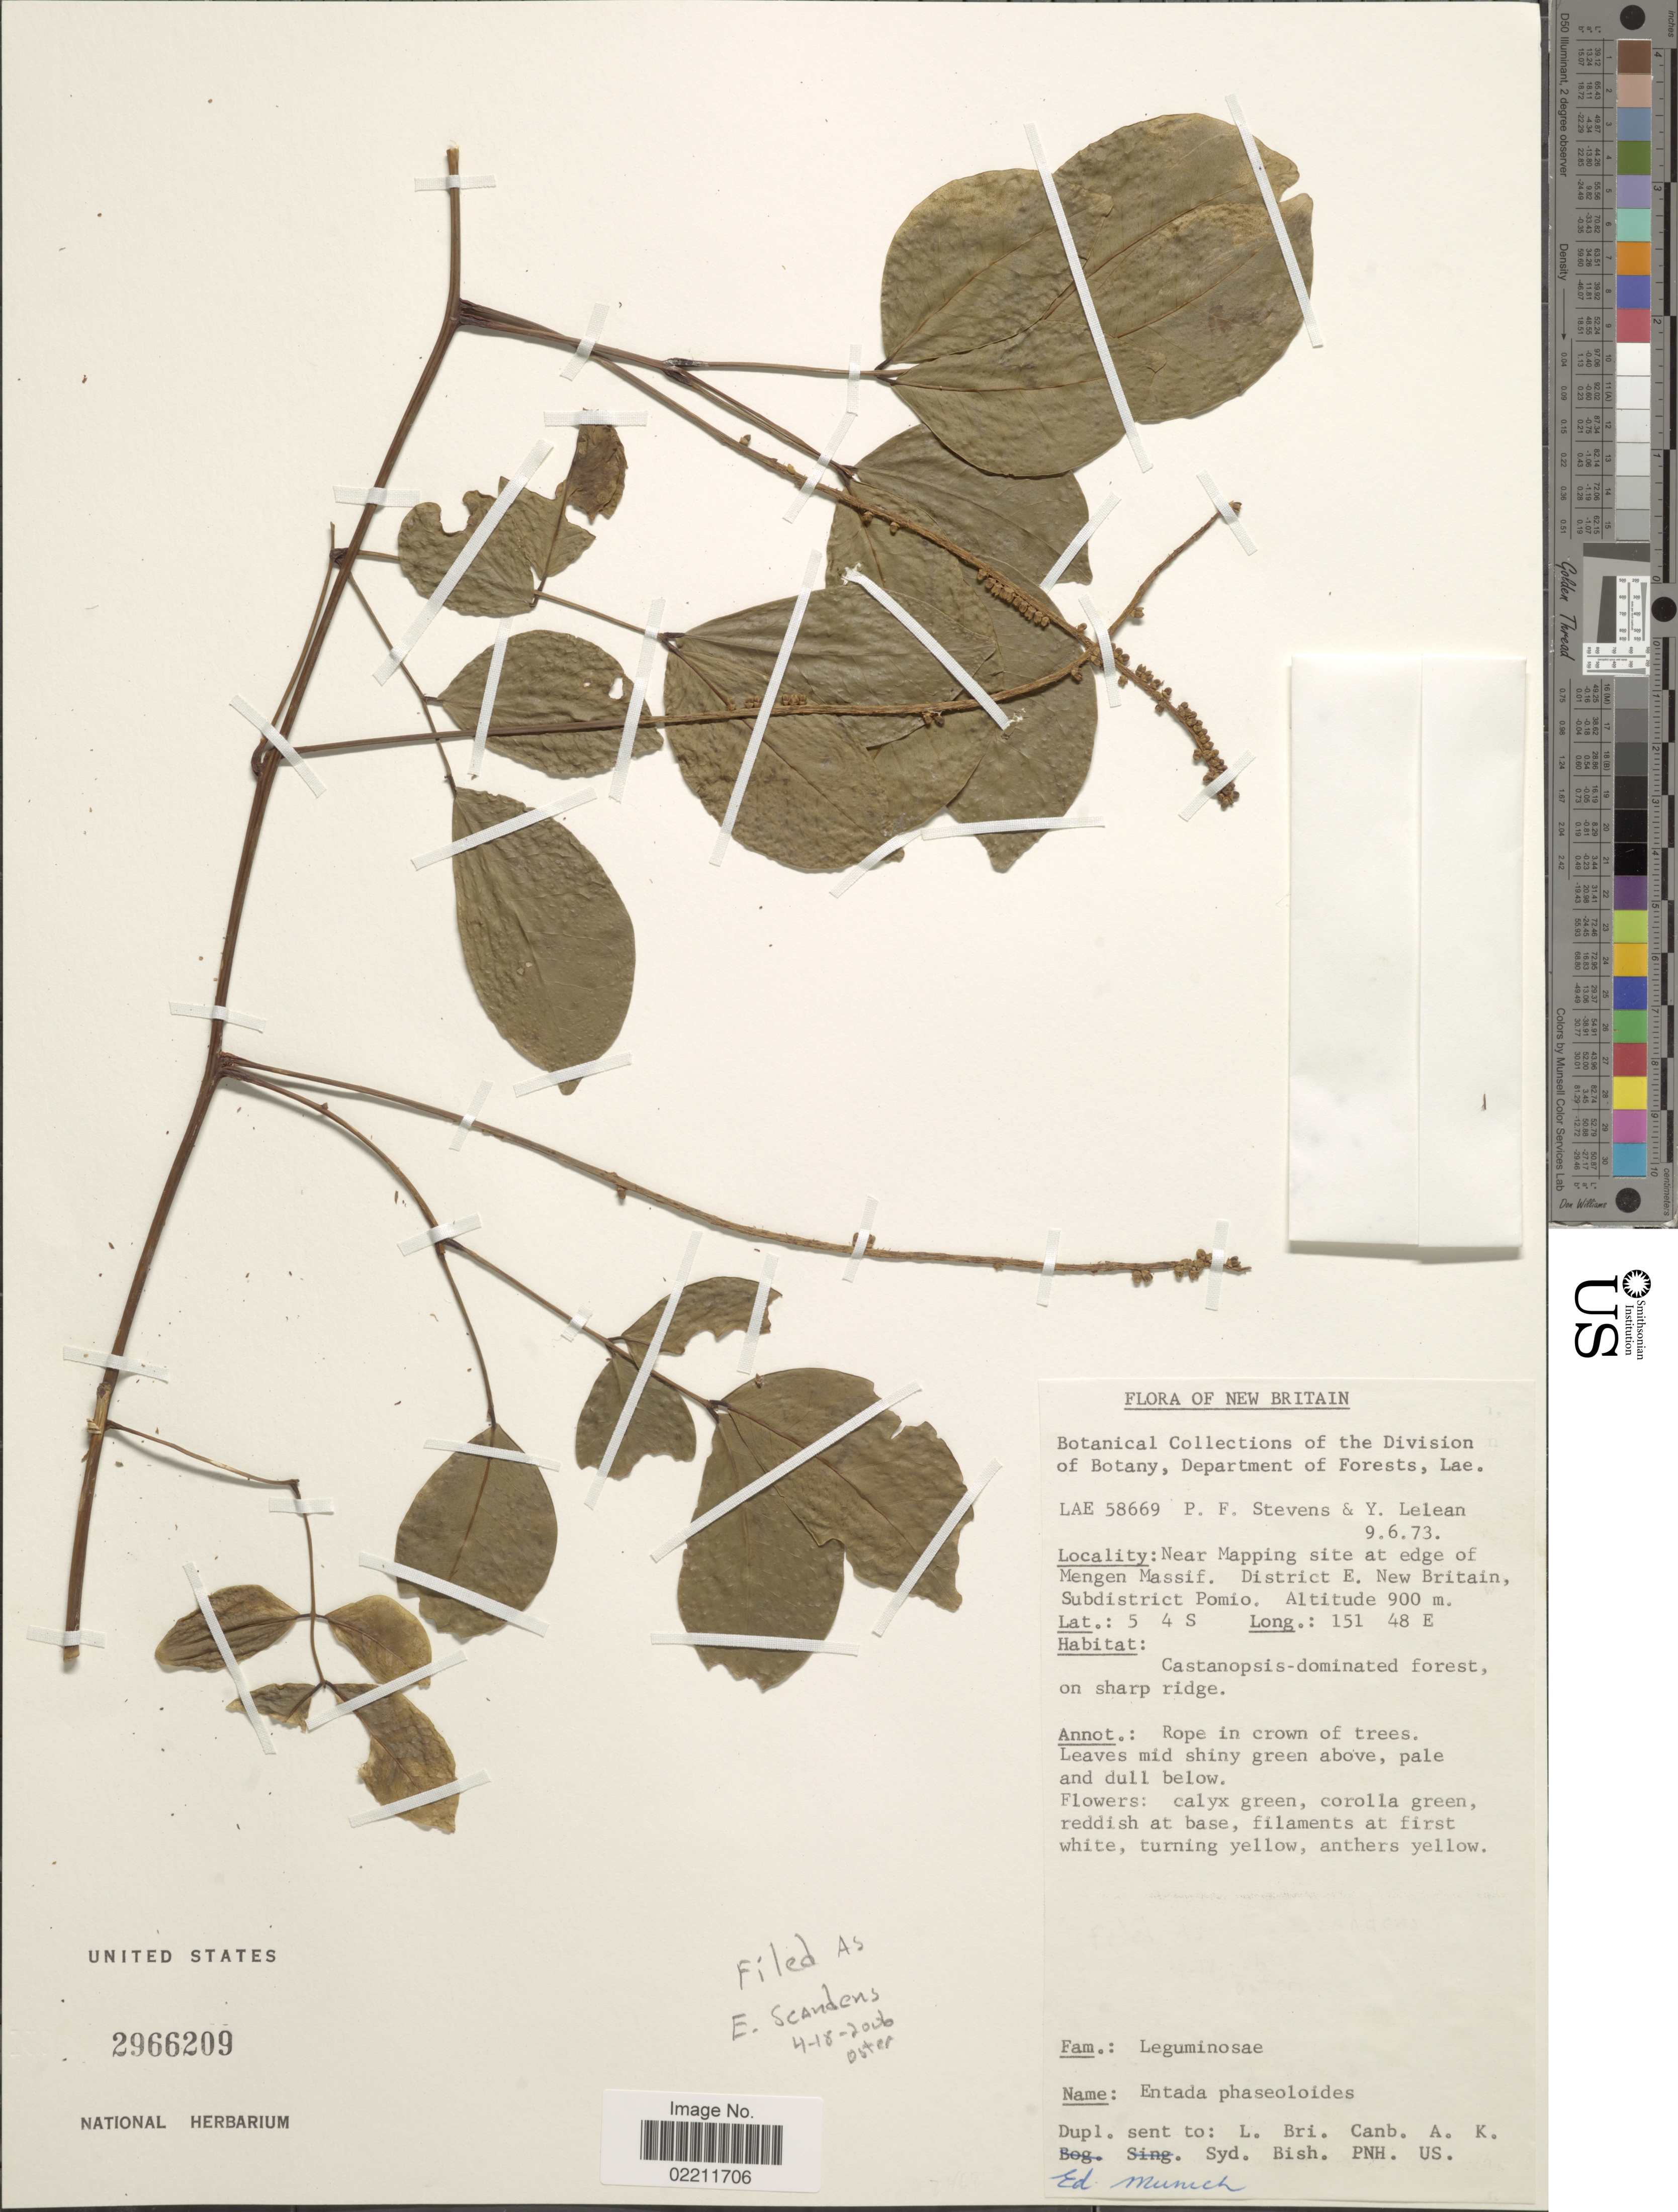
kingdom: Plantae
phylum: Tracheophyta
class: Magnoliopsida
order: Fabales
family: Fabaceae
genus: Entada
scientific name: Entada phaseoloides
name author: (L.) Merr.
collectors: P. F. Stevens & Y. Lelean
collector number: LAE58669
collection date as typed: Transcribed d/m/y: 9/6/73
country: Papua New Guinea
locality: New Britain, Near Mapping area site at edge of Mengen Massif. District E. New Britain, Subdistrict Pomio.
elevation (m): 900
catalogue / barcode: US 2966209